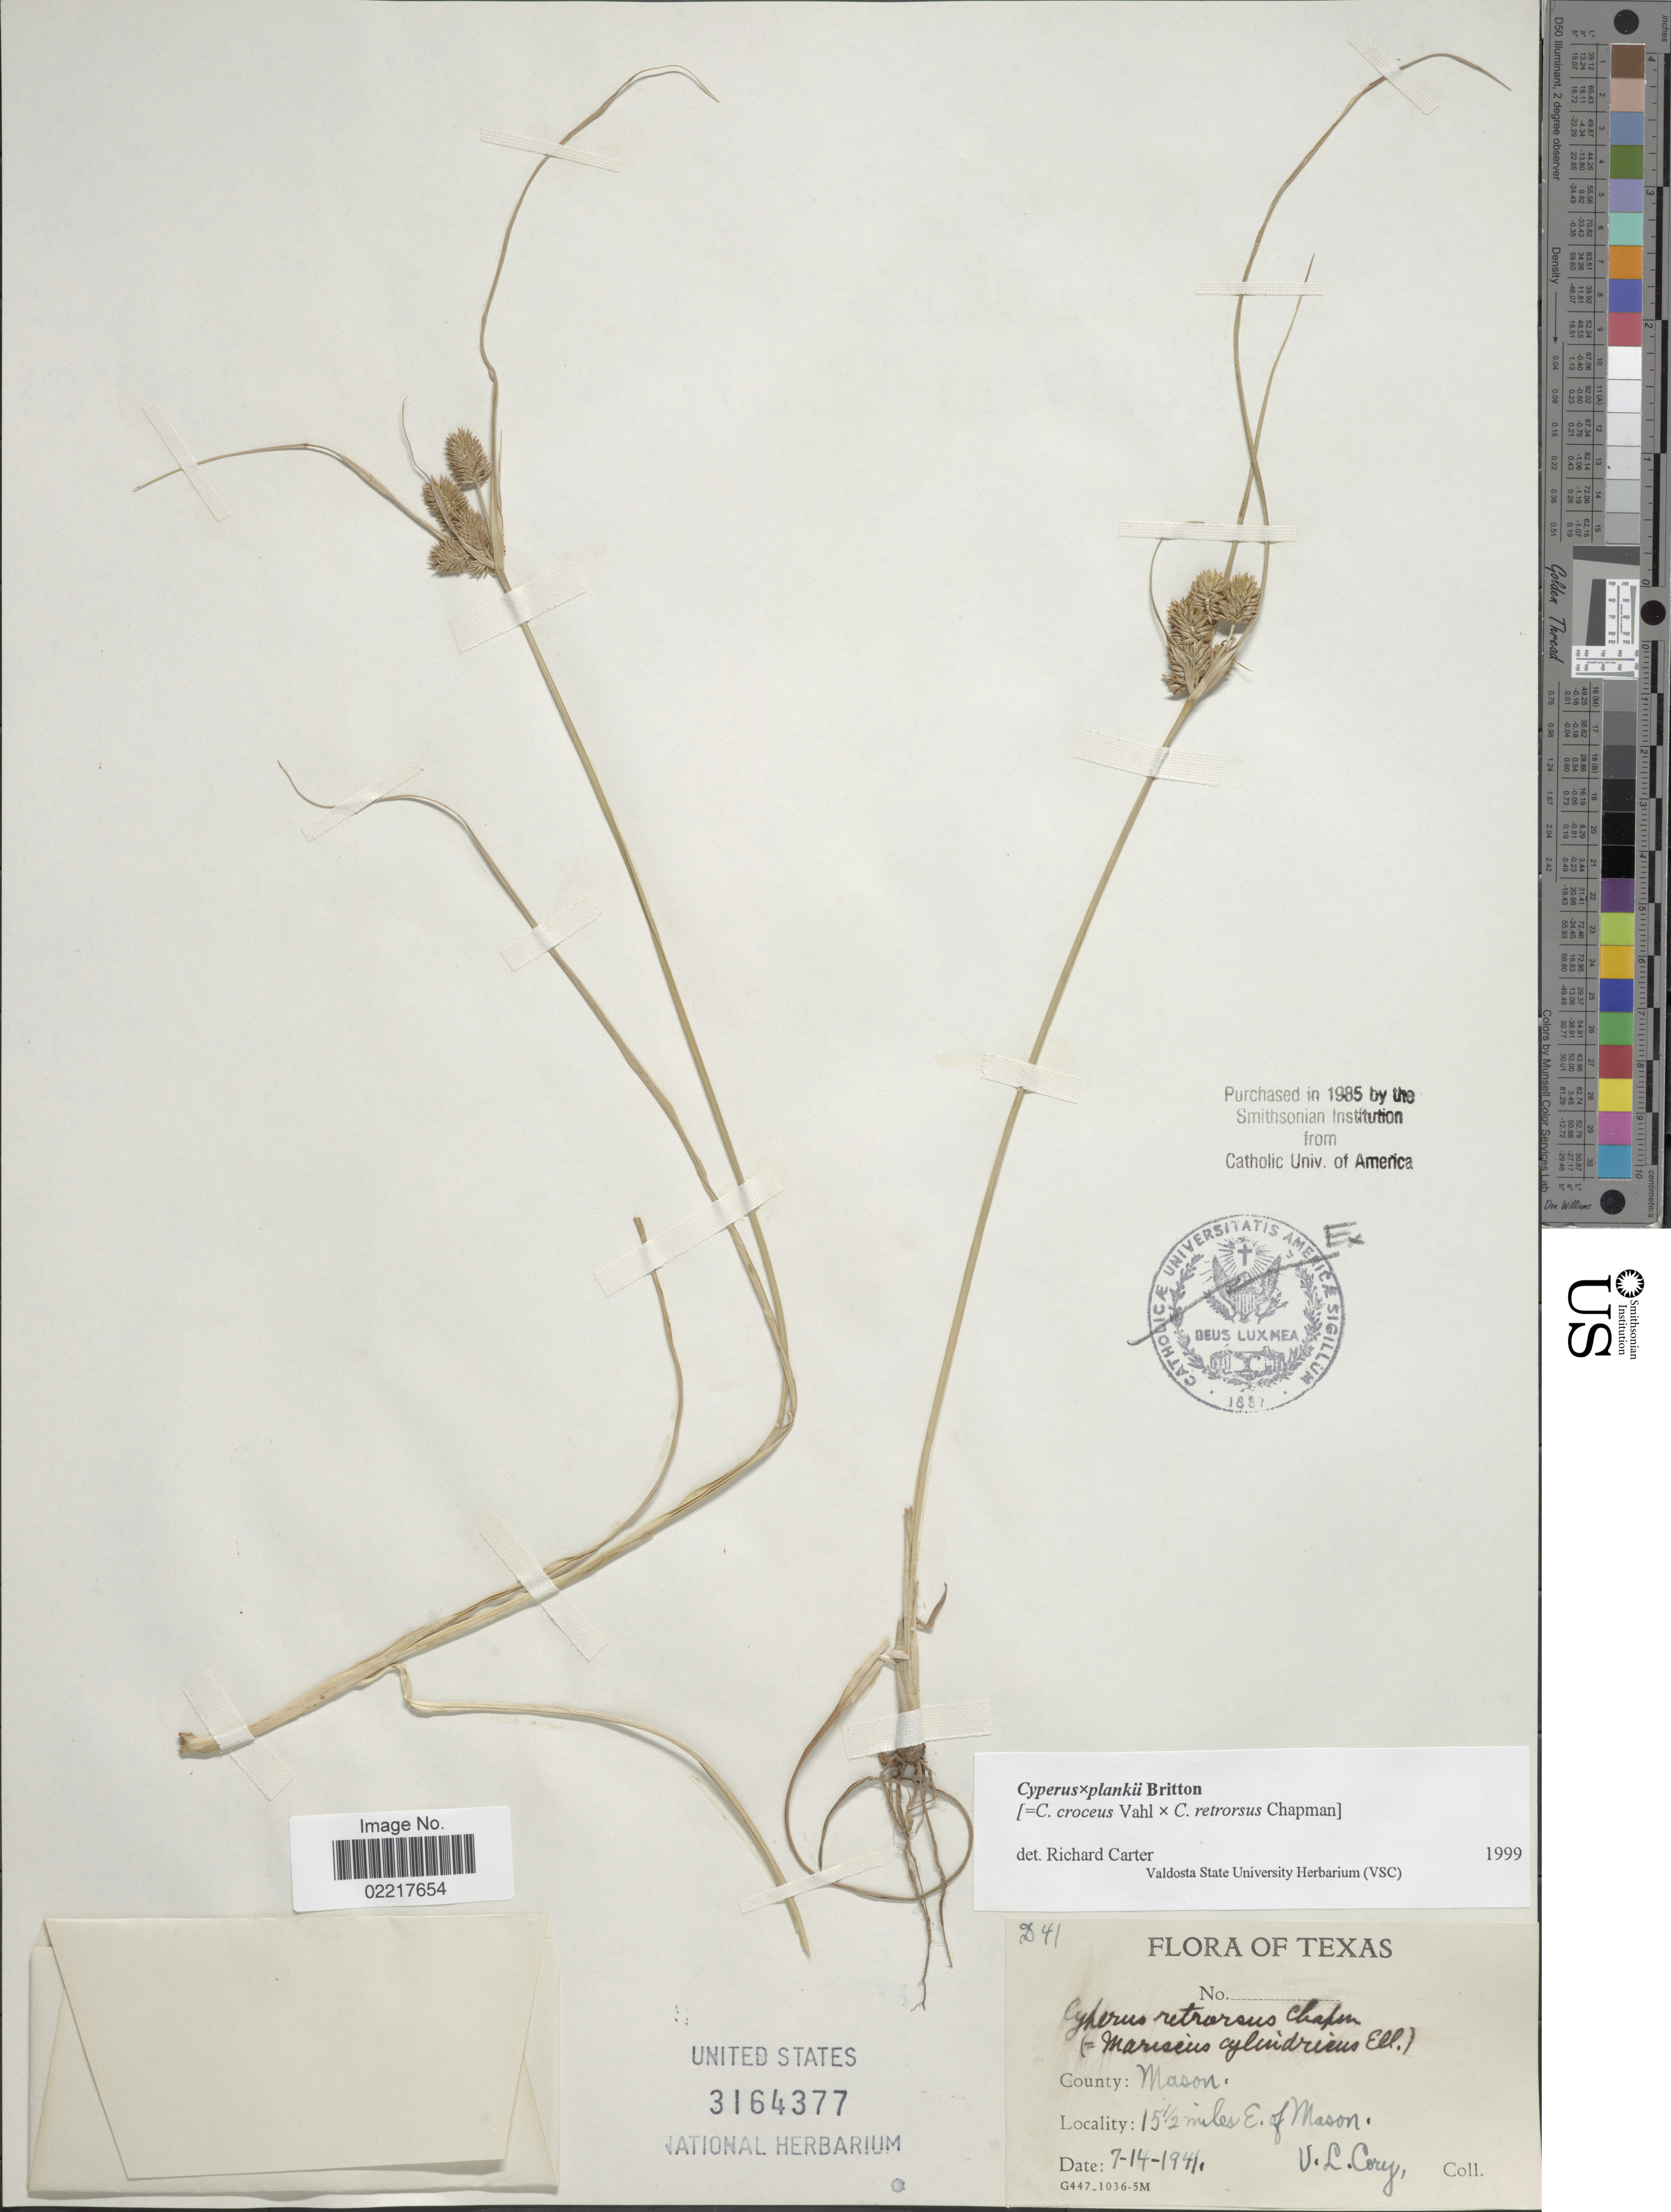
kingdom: Plantae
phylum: Tracheophyta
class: Liliopsida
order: Poales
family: Cyperaceae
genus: Cyperus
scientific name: Cyperus x plankii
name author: Britton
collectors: V. Cory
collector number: D41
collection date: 1941-07-14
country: United States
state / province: Texas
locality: County: Mason. 15 1/2 miles E. of Mason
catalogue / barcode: US 3164377